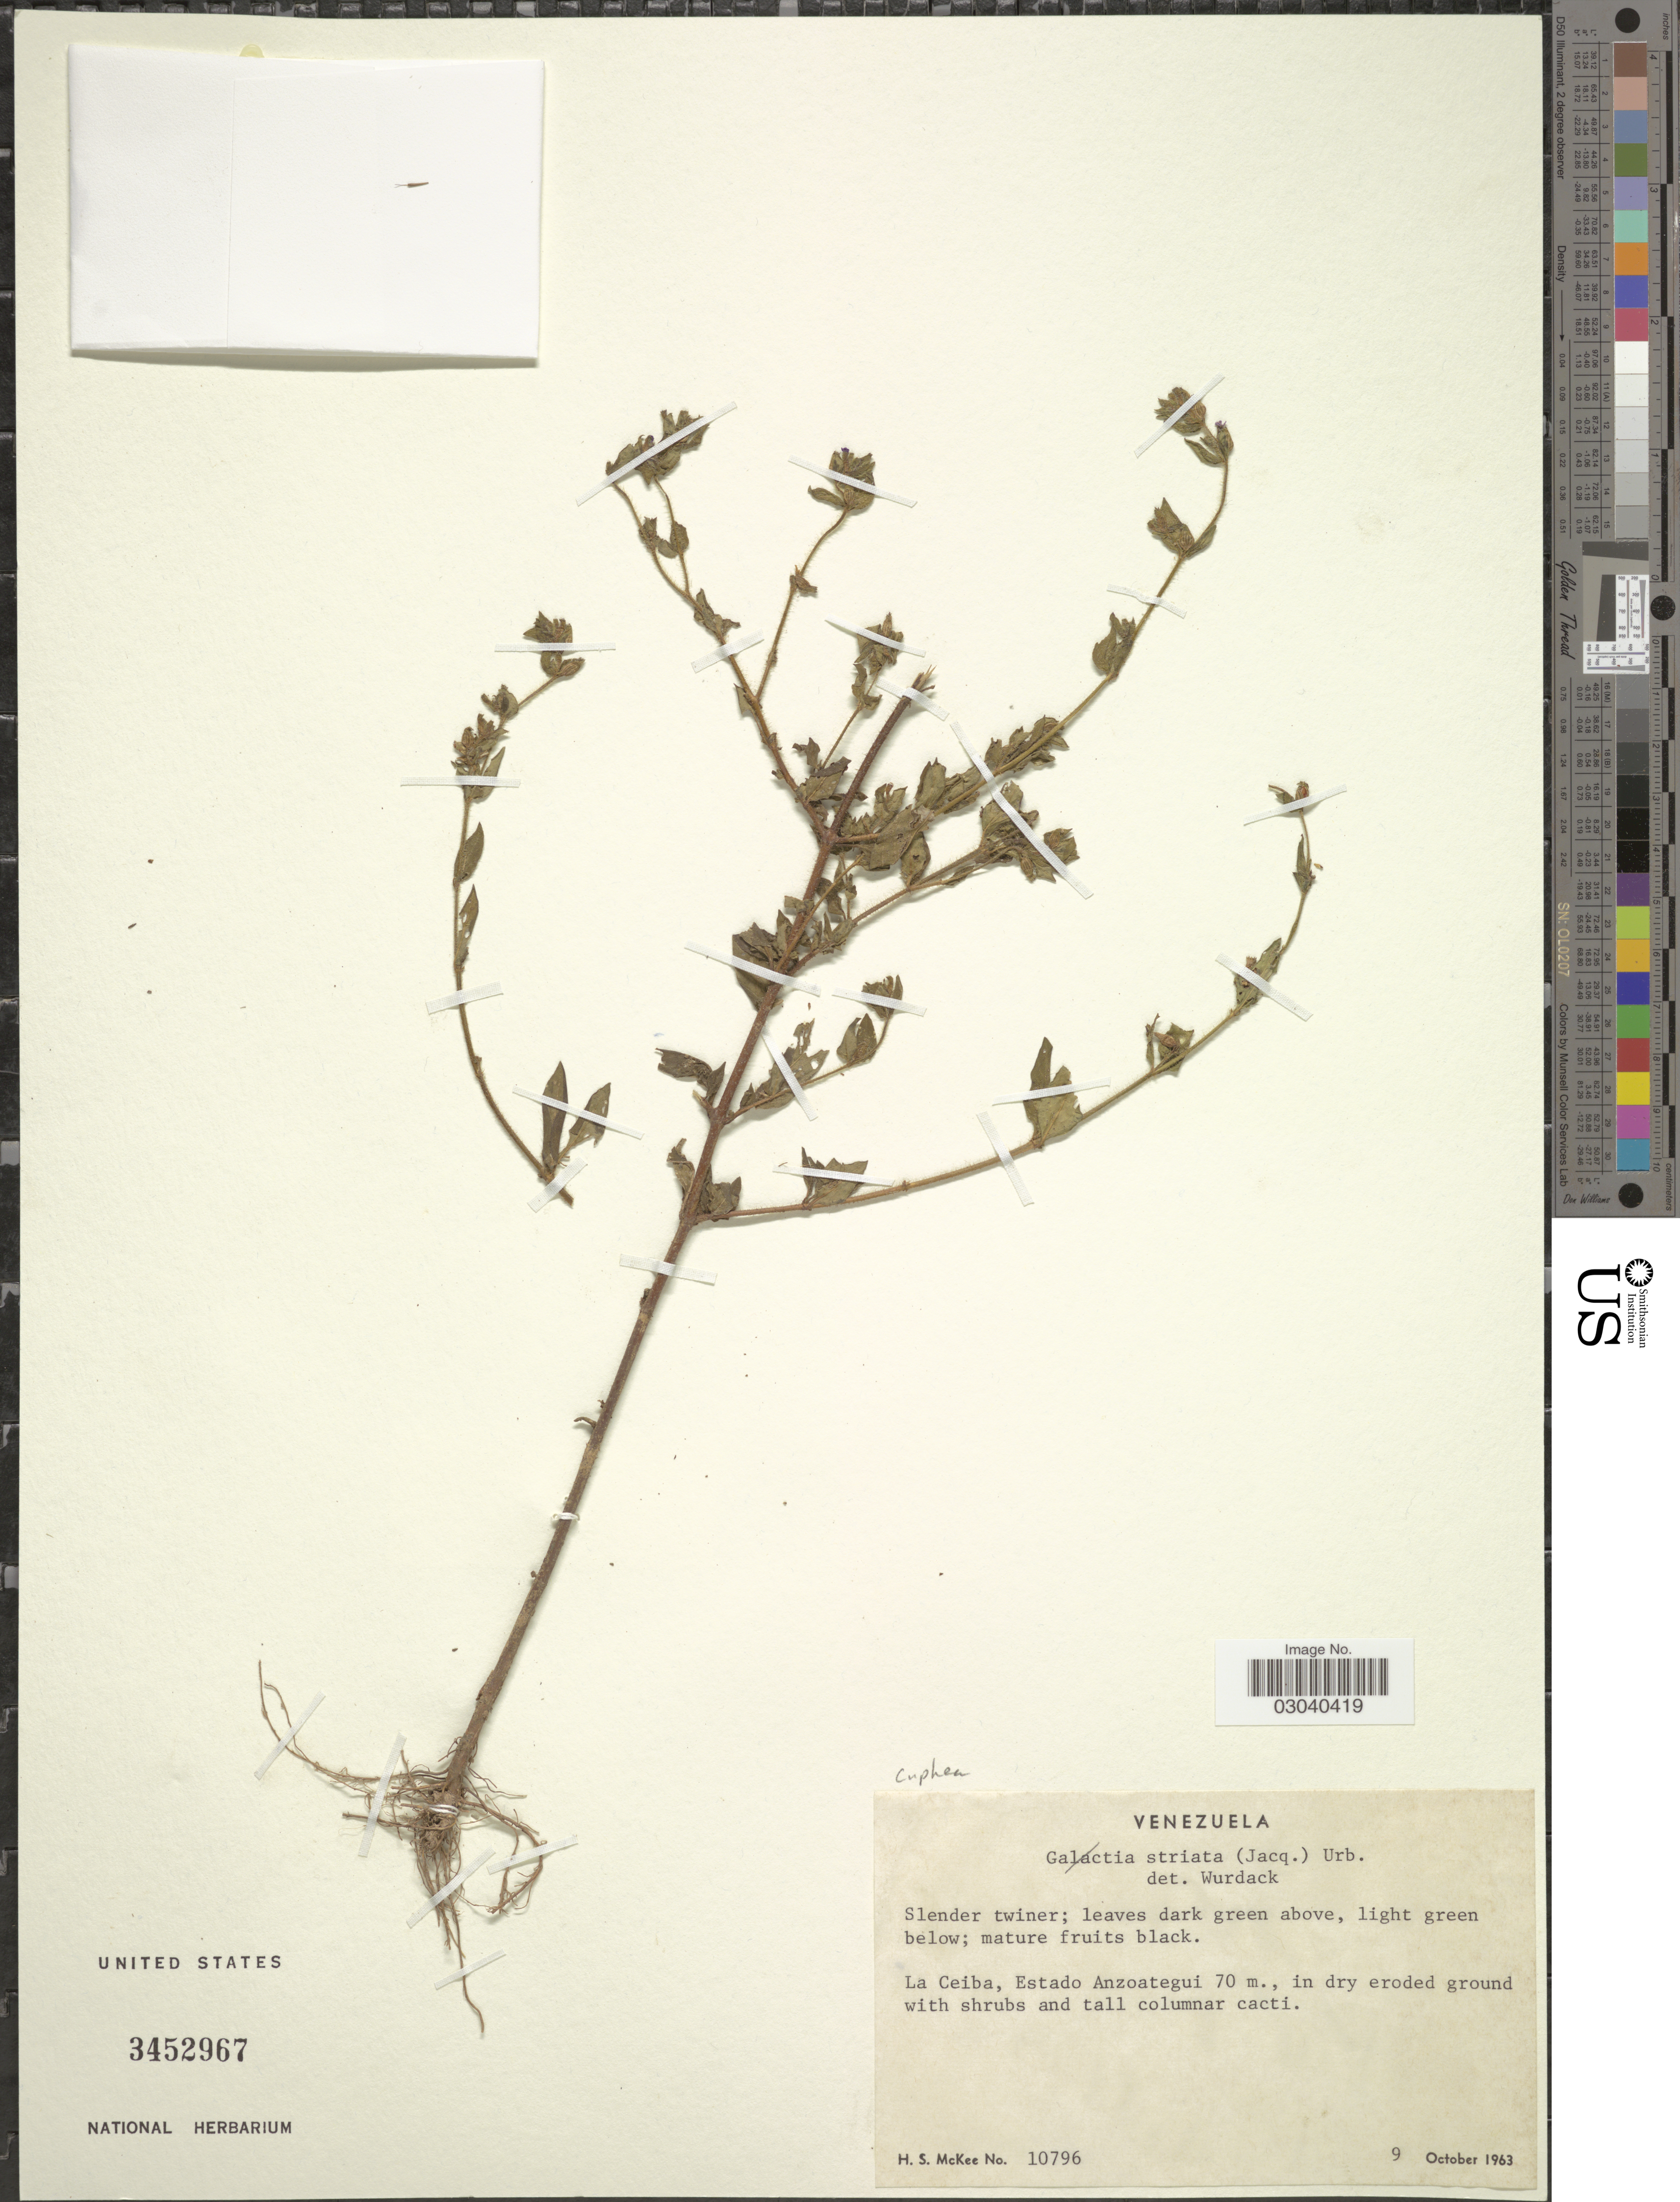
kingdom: Plantae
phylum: Tracheophyta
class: Magnoliopsida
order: Myrtales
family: Lythraceae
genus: Cuphea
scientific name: Cuphea sp.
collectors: H. S. McKee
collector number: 10796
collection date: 1963-10-09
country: Venezuela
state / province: Anzoategui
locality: La Ceiba.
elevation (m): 70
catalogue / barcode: US 3452967